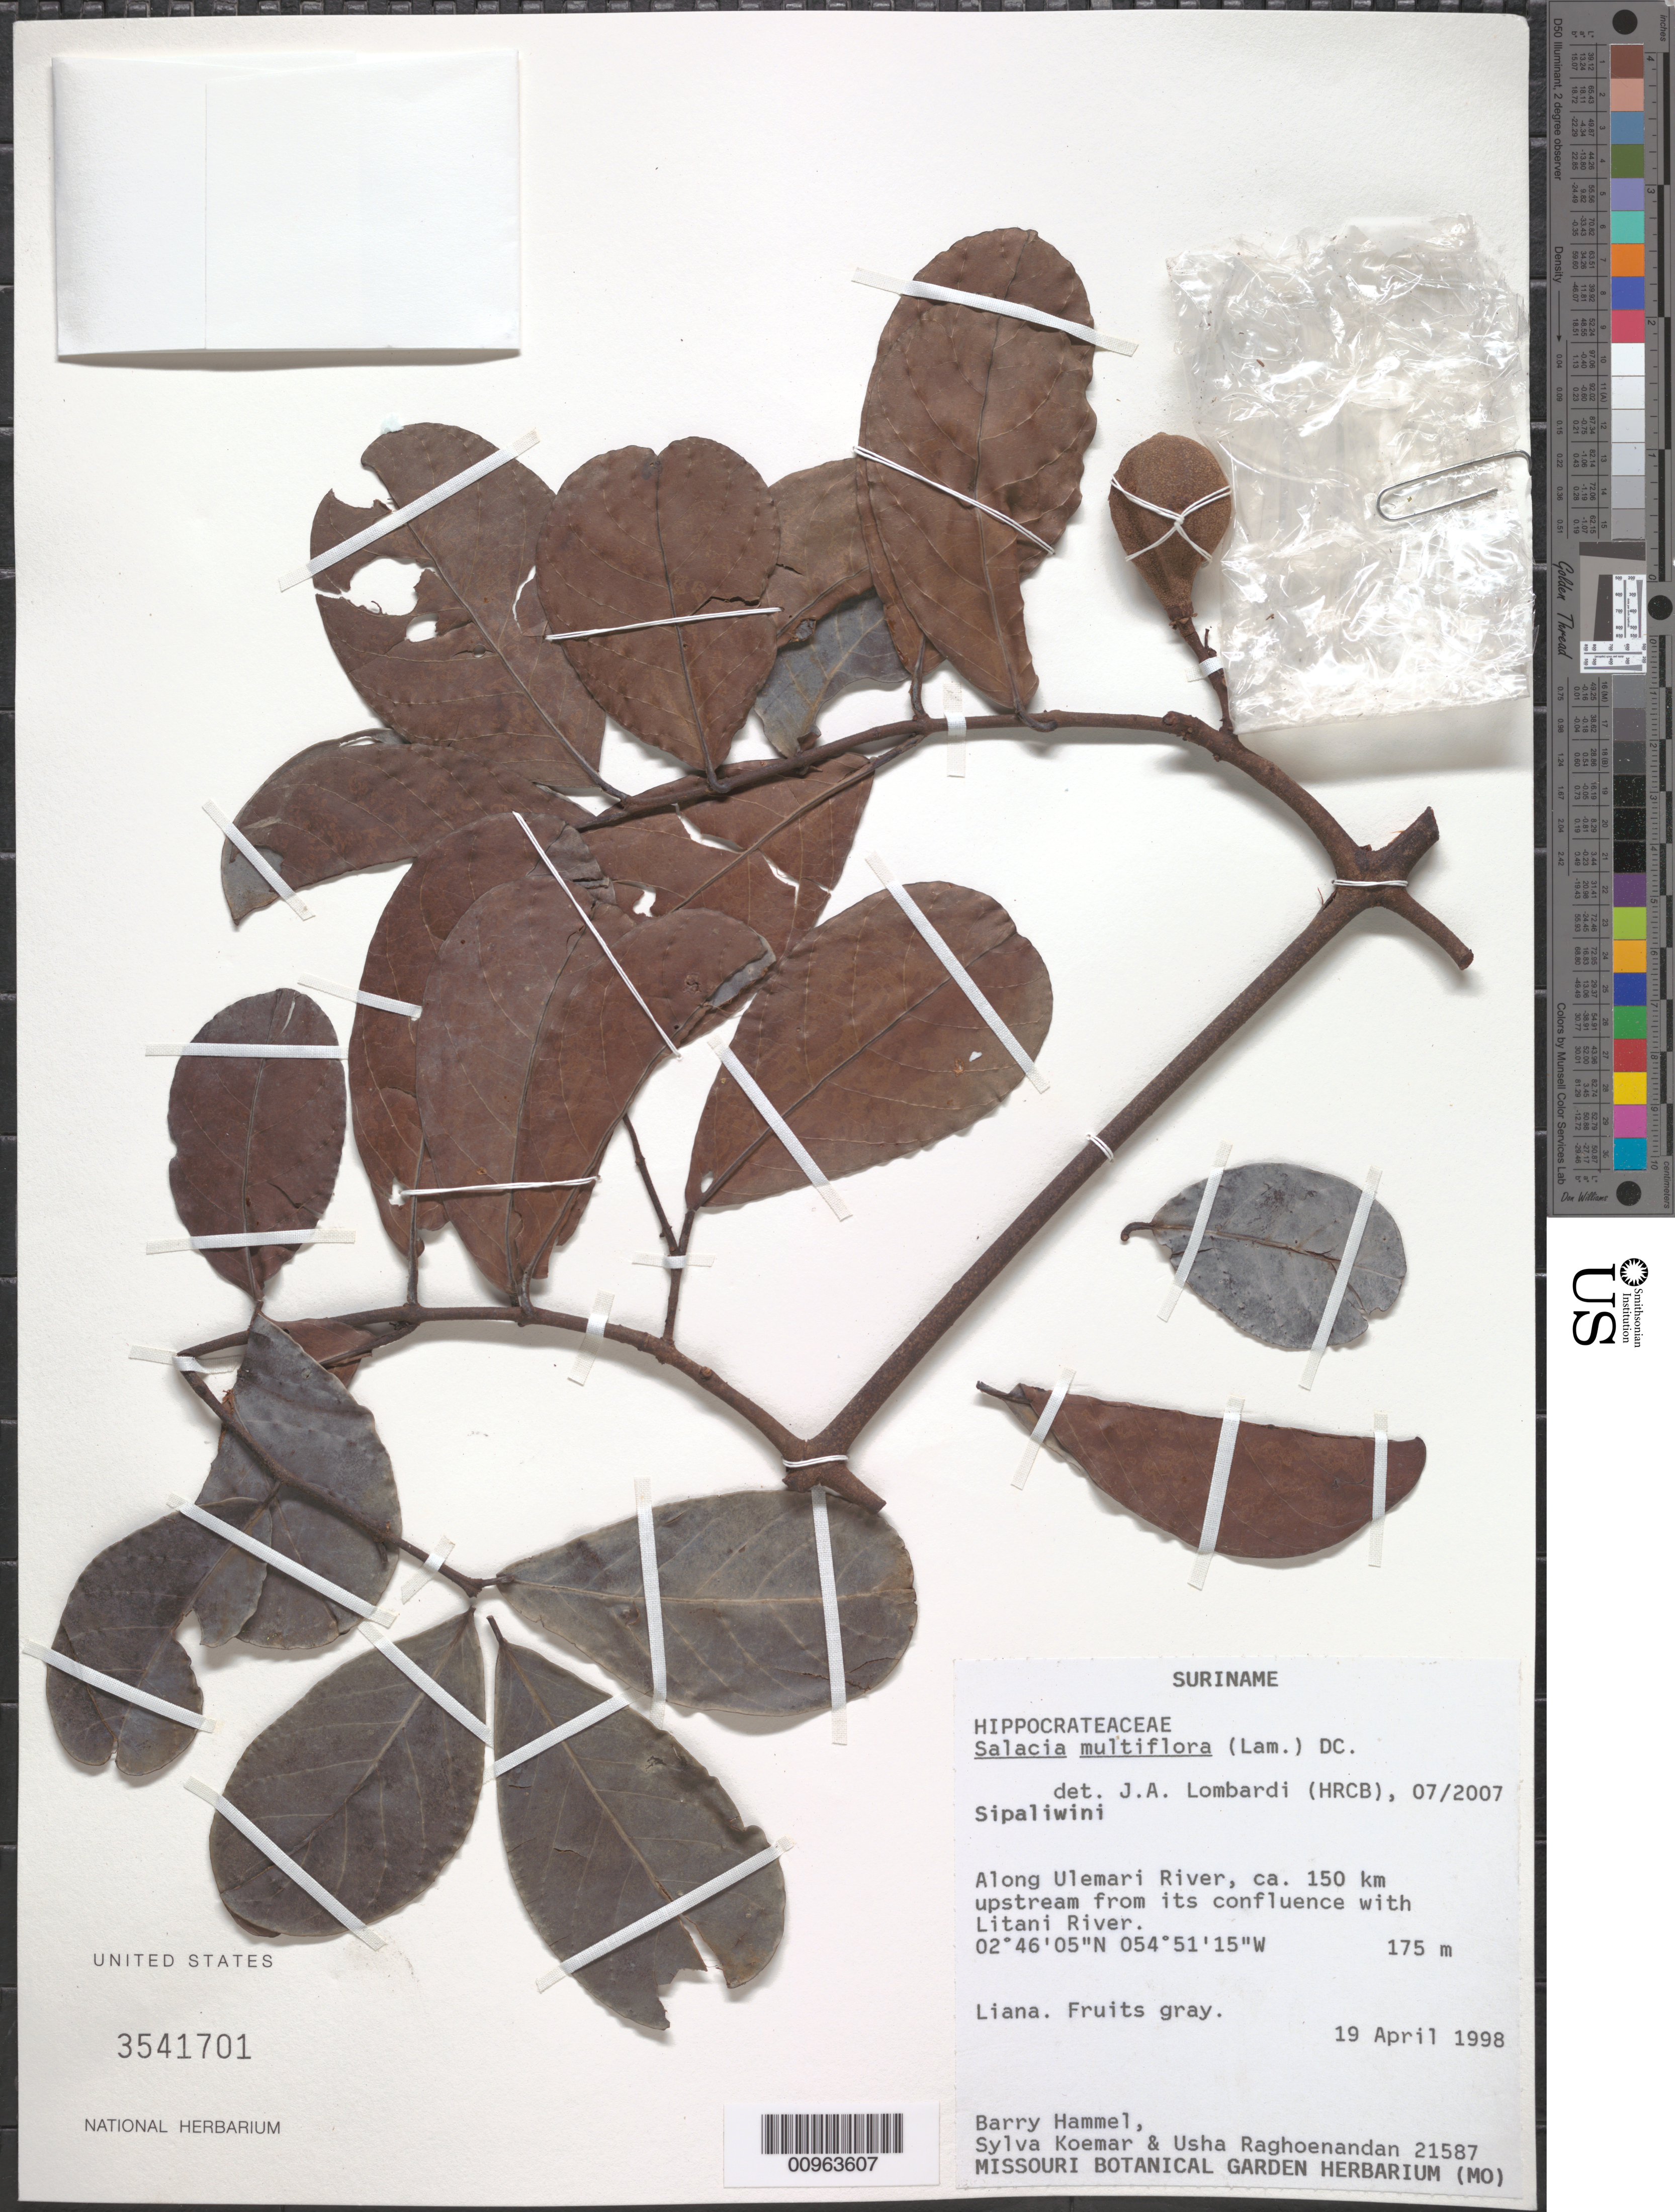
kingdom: Plantae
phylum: Tracheophyta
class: Magnoliopsida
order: Celastrales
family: Celastraceae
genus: Salacia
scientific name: Salacia multiflora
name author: (Lam.) DC.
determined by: Lombardi, Julio A.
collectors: B. Hammel, S. Koemar & U. Raghoenandan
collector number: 21587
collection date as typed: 19-Apr-98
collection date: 1998-04-19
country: Suriname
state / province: Sipaliwini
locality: Ulemari R., ca. 150 km upstream from confl. with Litani R.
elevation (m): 175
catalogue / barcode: US 3541701